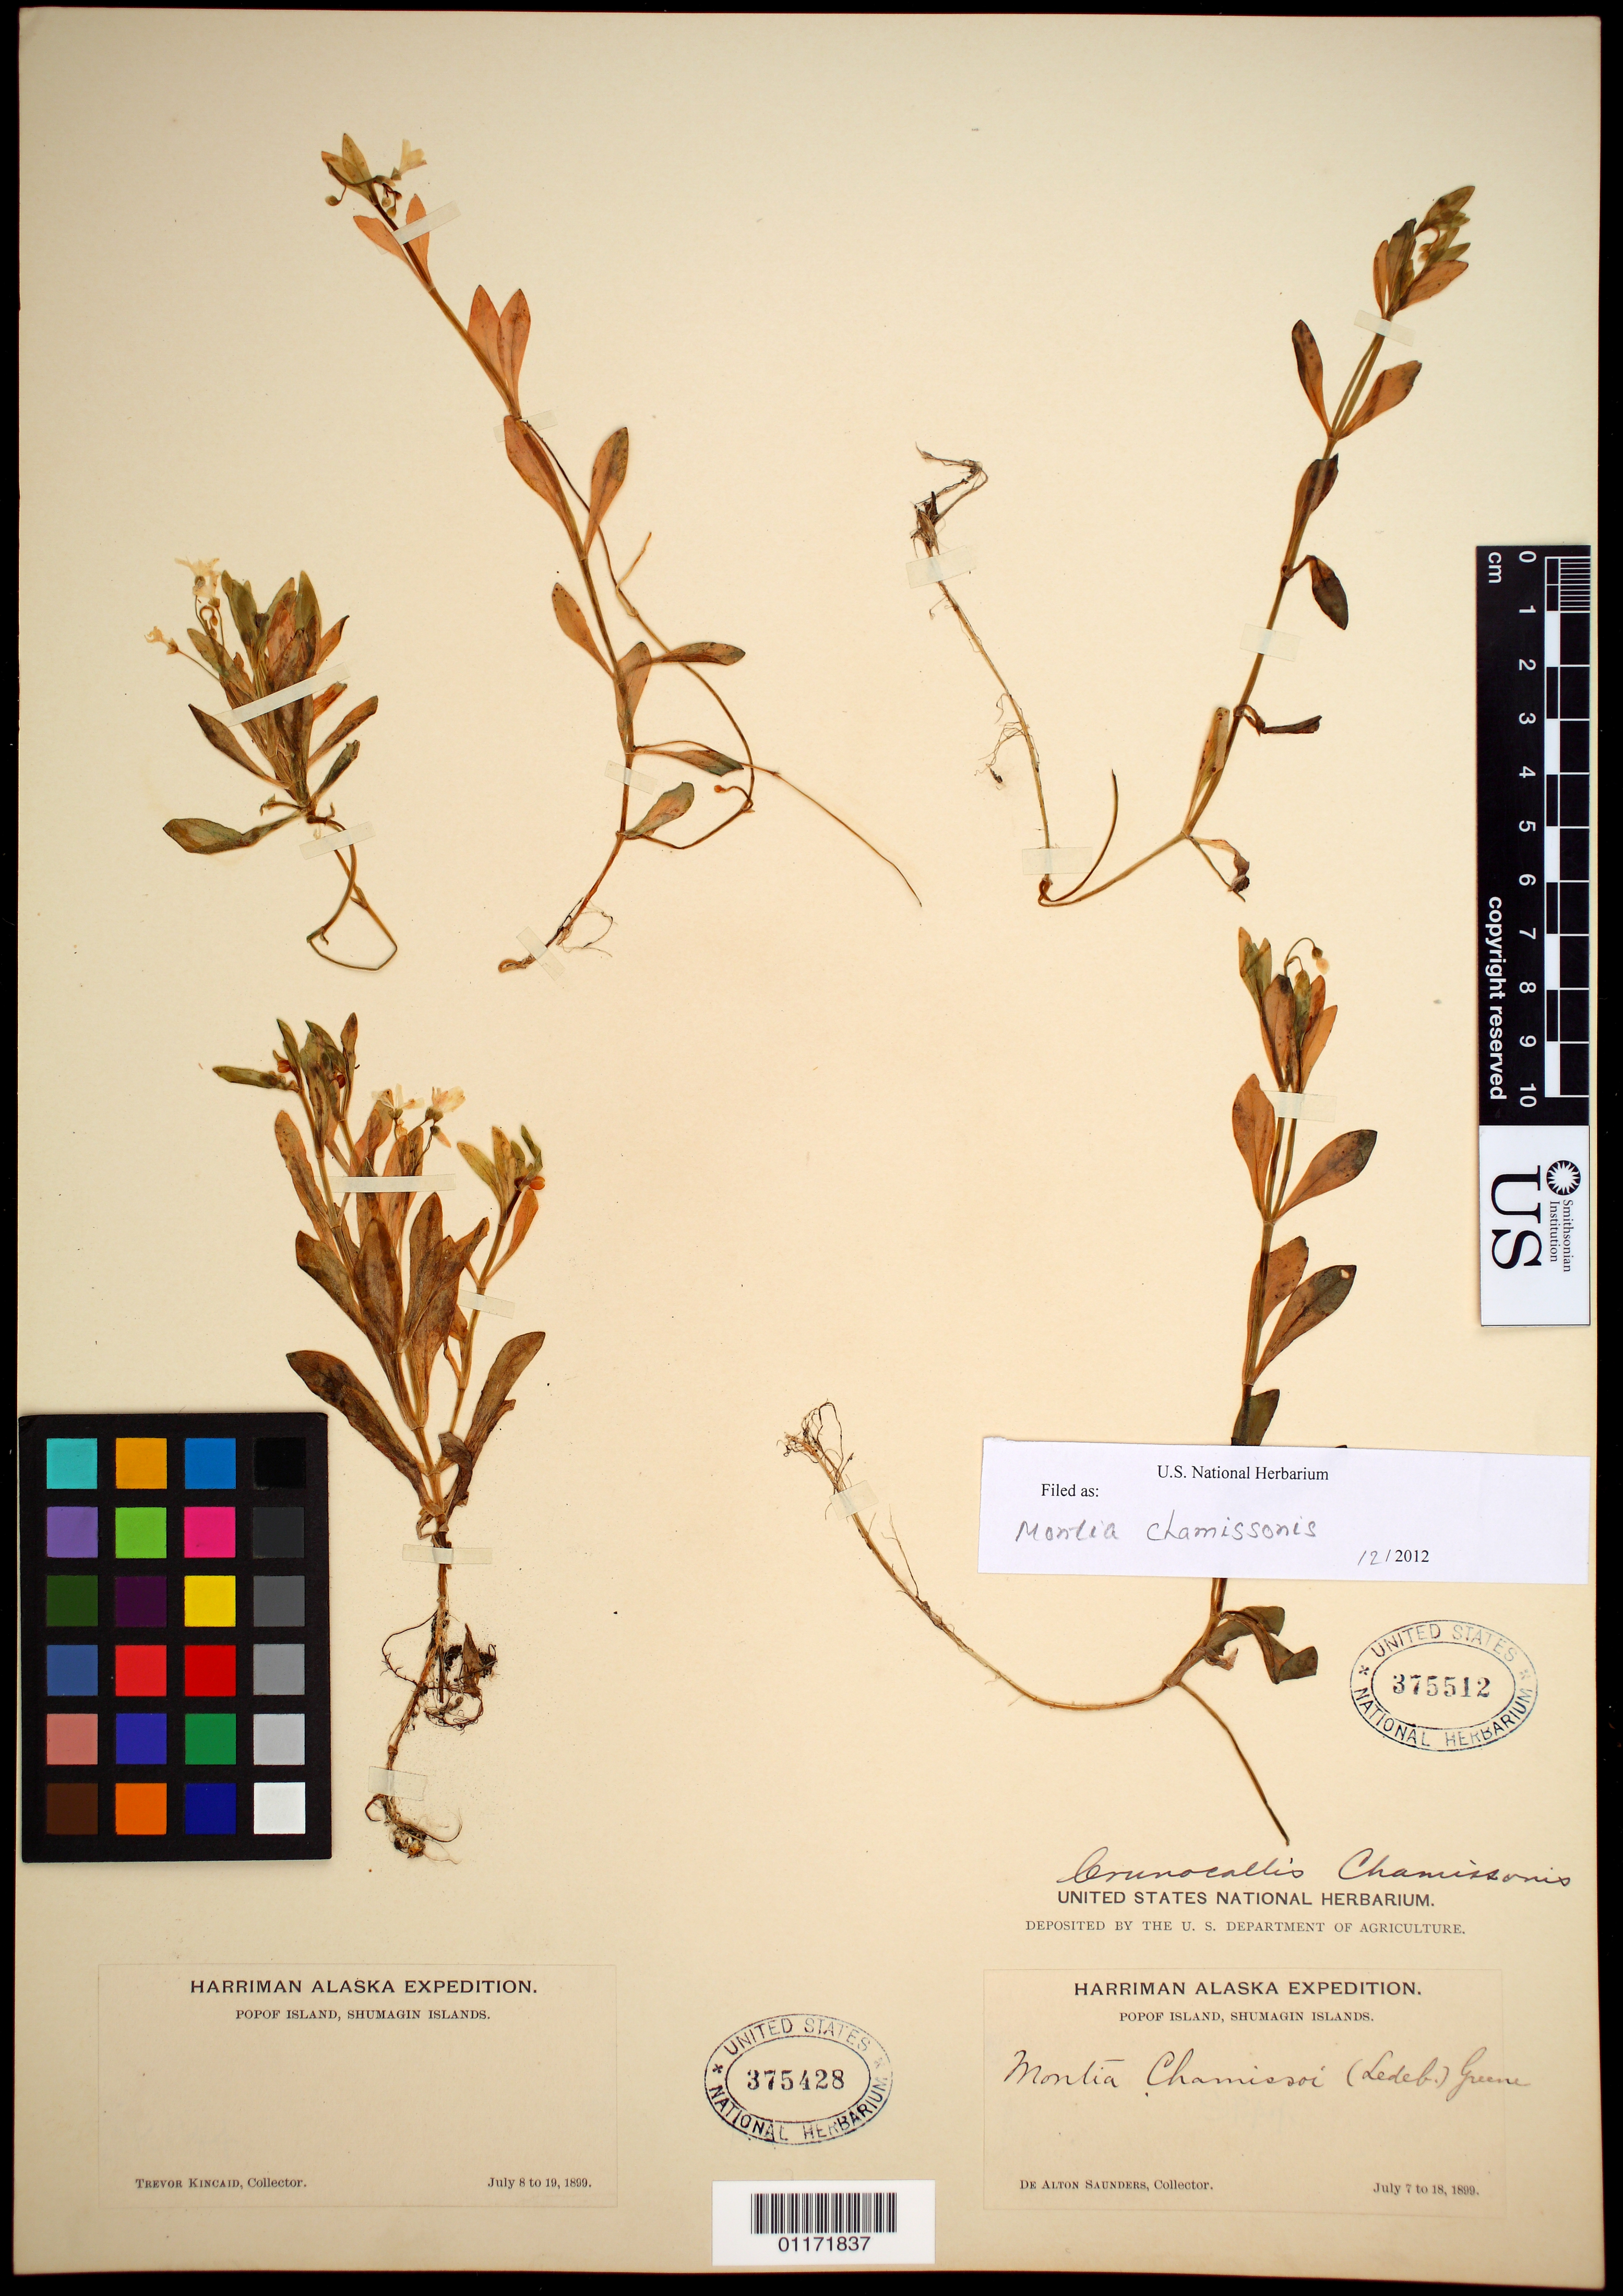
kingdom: Plantae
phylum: Tracheophyta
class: Magnoliopsida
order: Caryophyllales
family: Montiaceae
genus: Montia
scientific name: Montia chamissoi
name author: (Ledeb. ex Spreng.) Greene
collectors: D. A. Saunders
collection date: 1899-07-07/1899-07-18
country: United States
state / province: Alaska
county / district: Aleutians East Borough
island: Popof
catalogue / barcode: US 375512